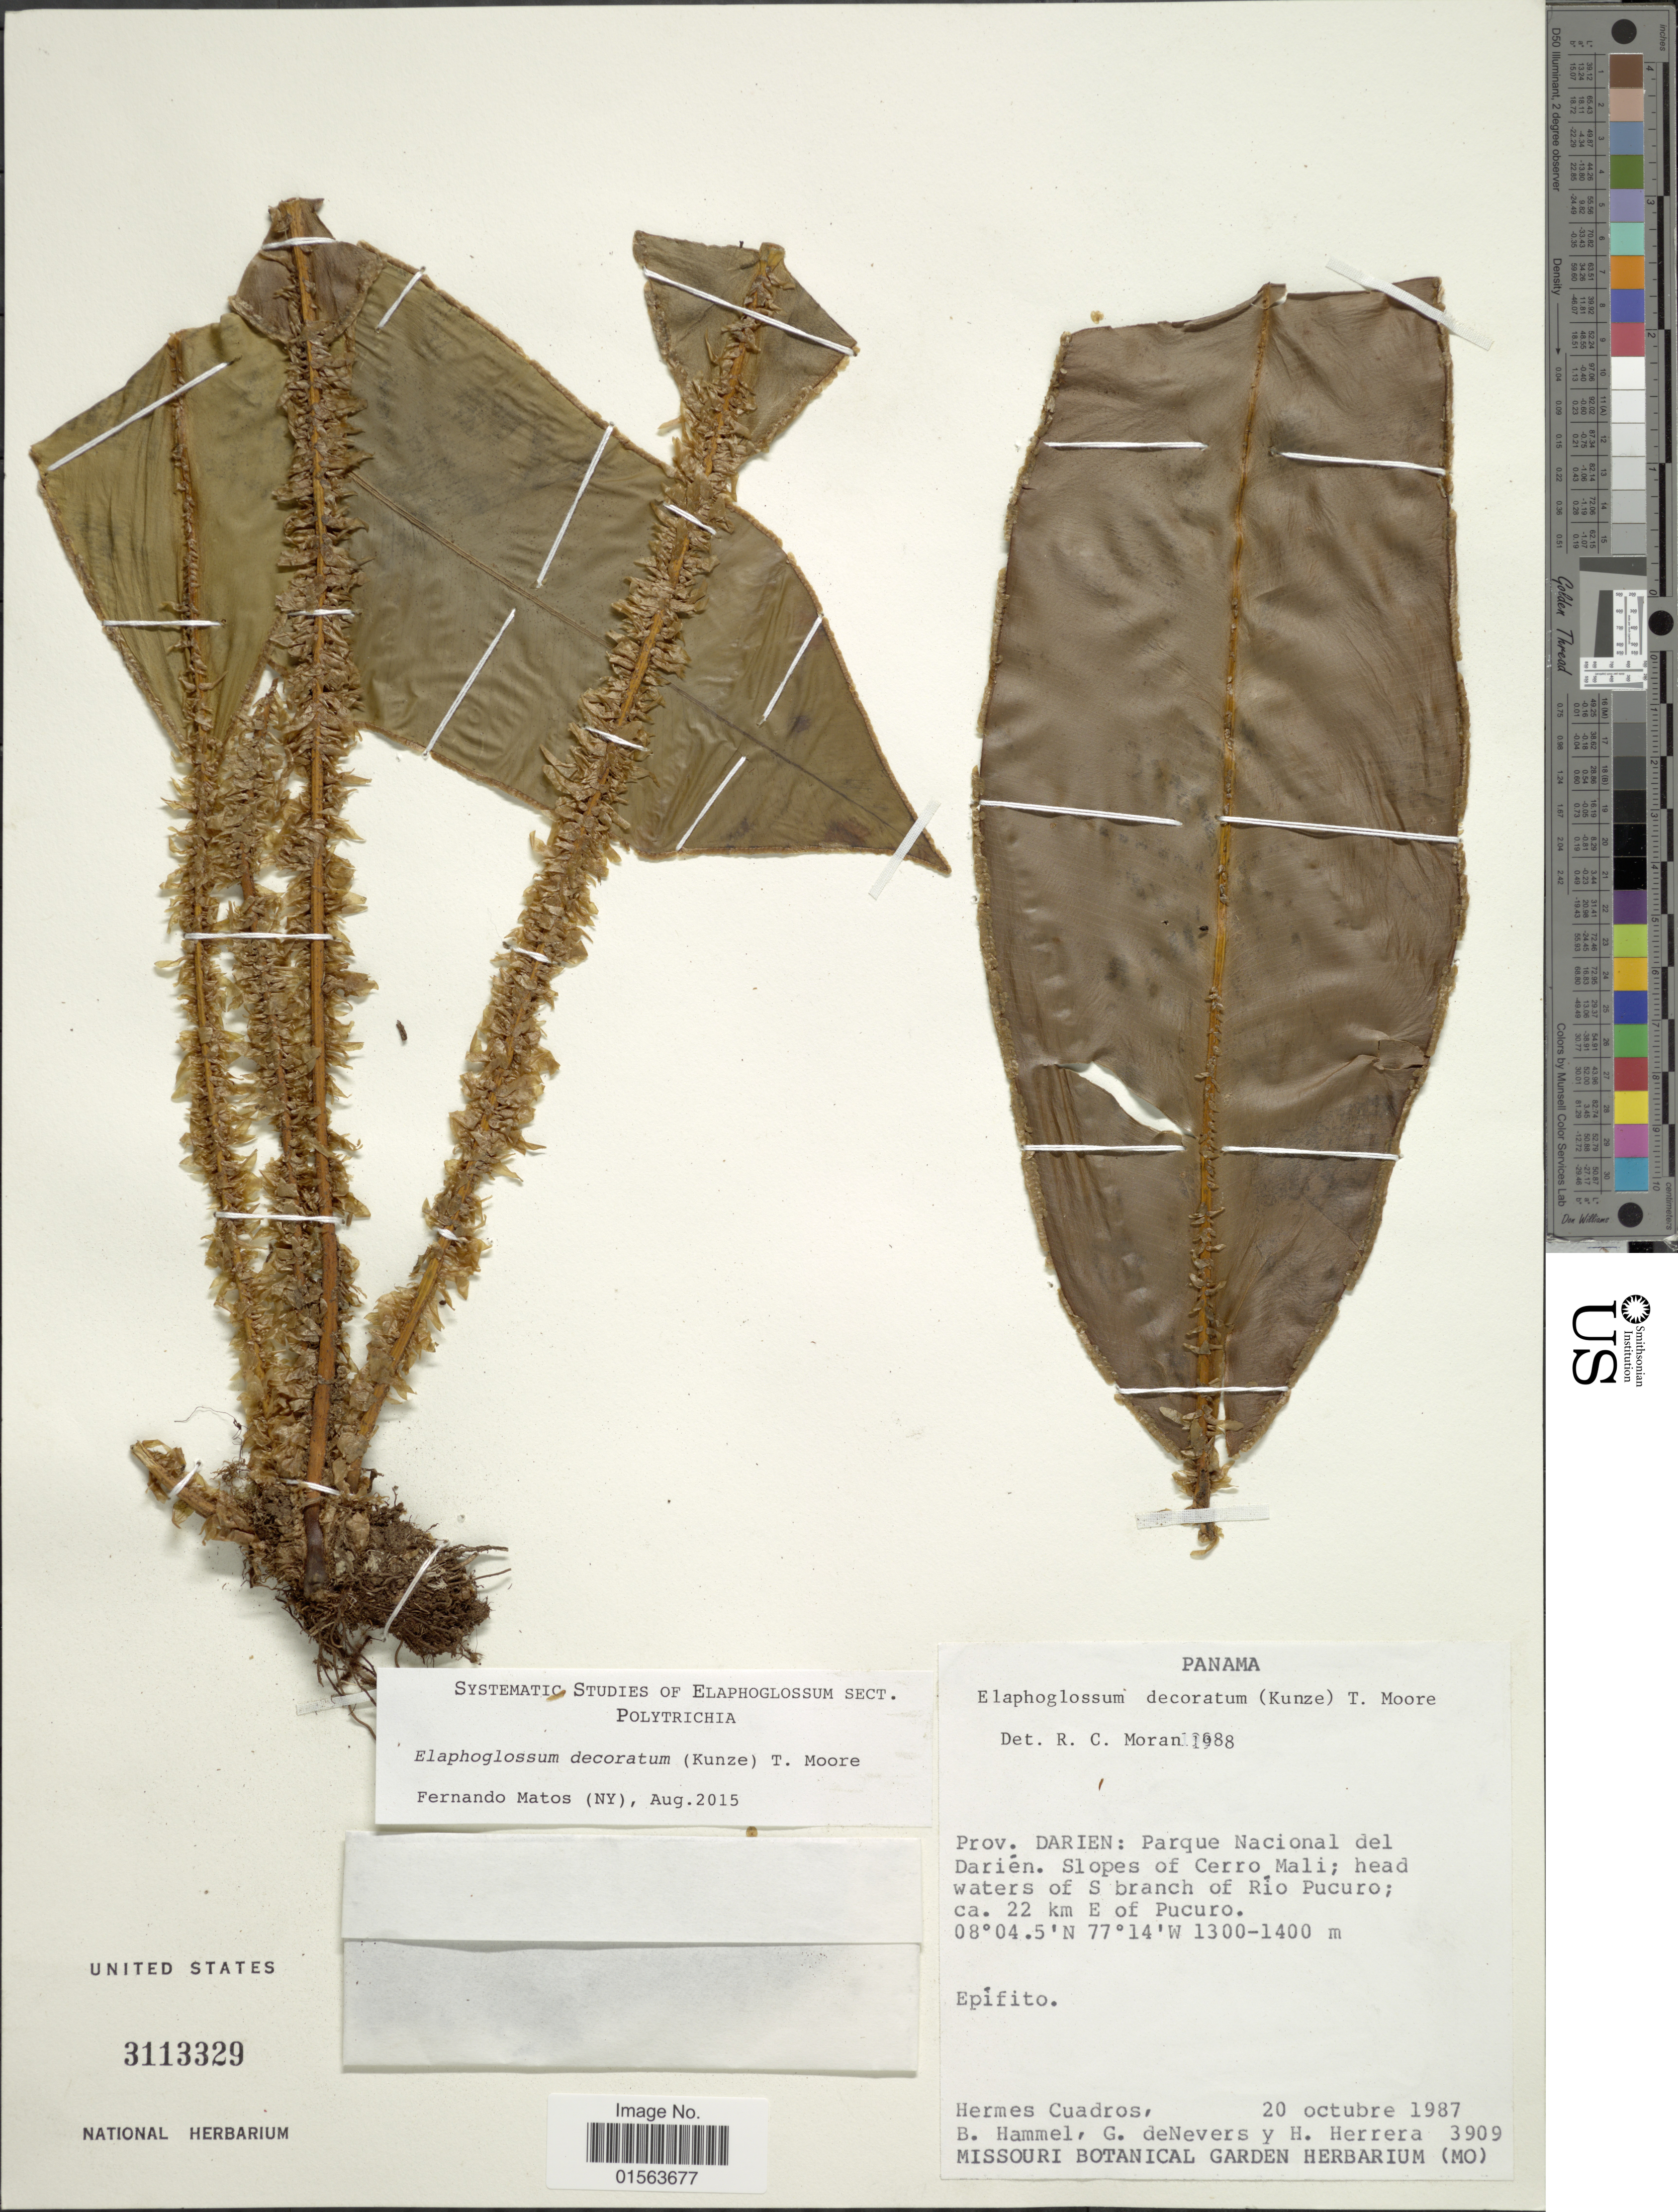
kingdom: Plantae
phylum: Tracheophyta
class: Polypodiopsida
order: Polypodiales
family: Dryopteridaceae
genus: Elaphoglossum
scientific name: Elaphoglossum decoratum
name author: (Kunze) T. Moore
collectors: H. Cuadros, B. Hammel, G. DeNevers & H. Herrera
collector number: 3909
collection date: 1987-10-20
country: Panama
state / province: Darién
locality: Prov. Darien: parque Nacional del Darien, slopes of Cerro Mali; head of waters of S branch of Rio Pucuro; ca. 22 km E of Pucuro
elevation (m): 133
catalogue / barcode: US 3113329